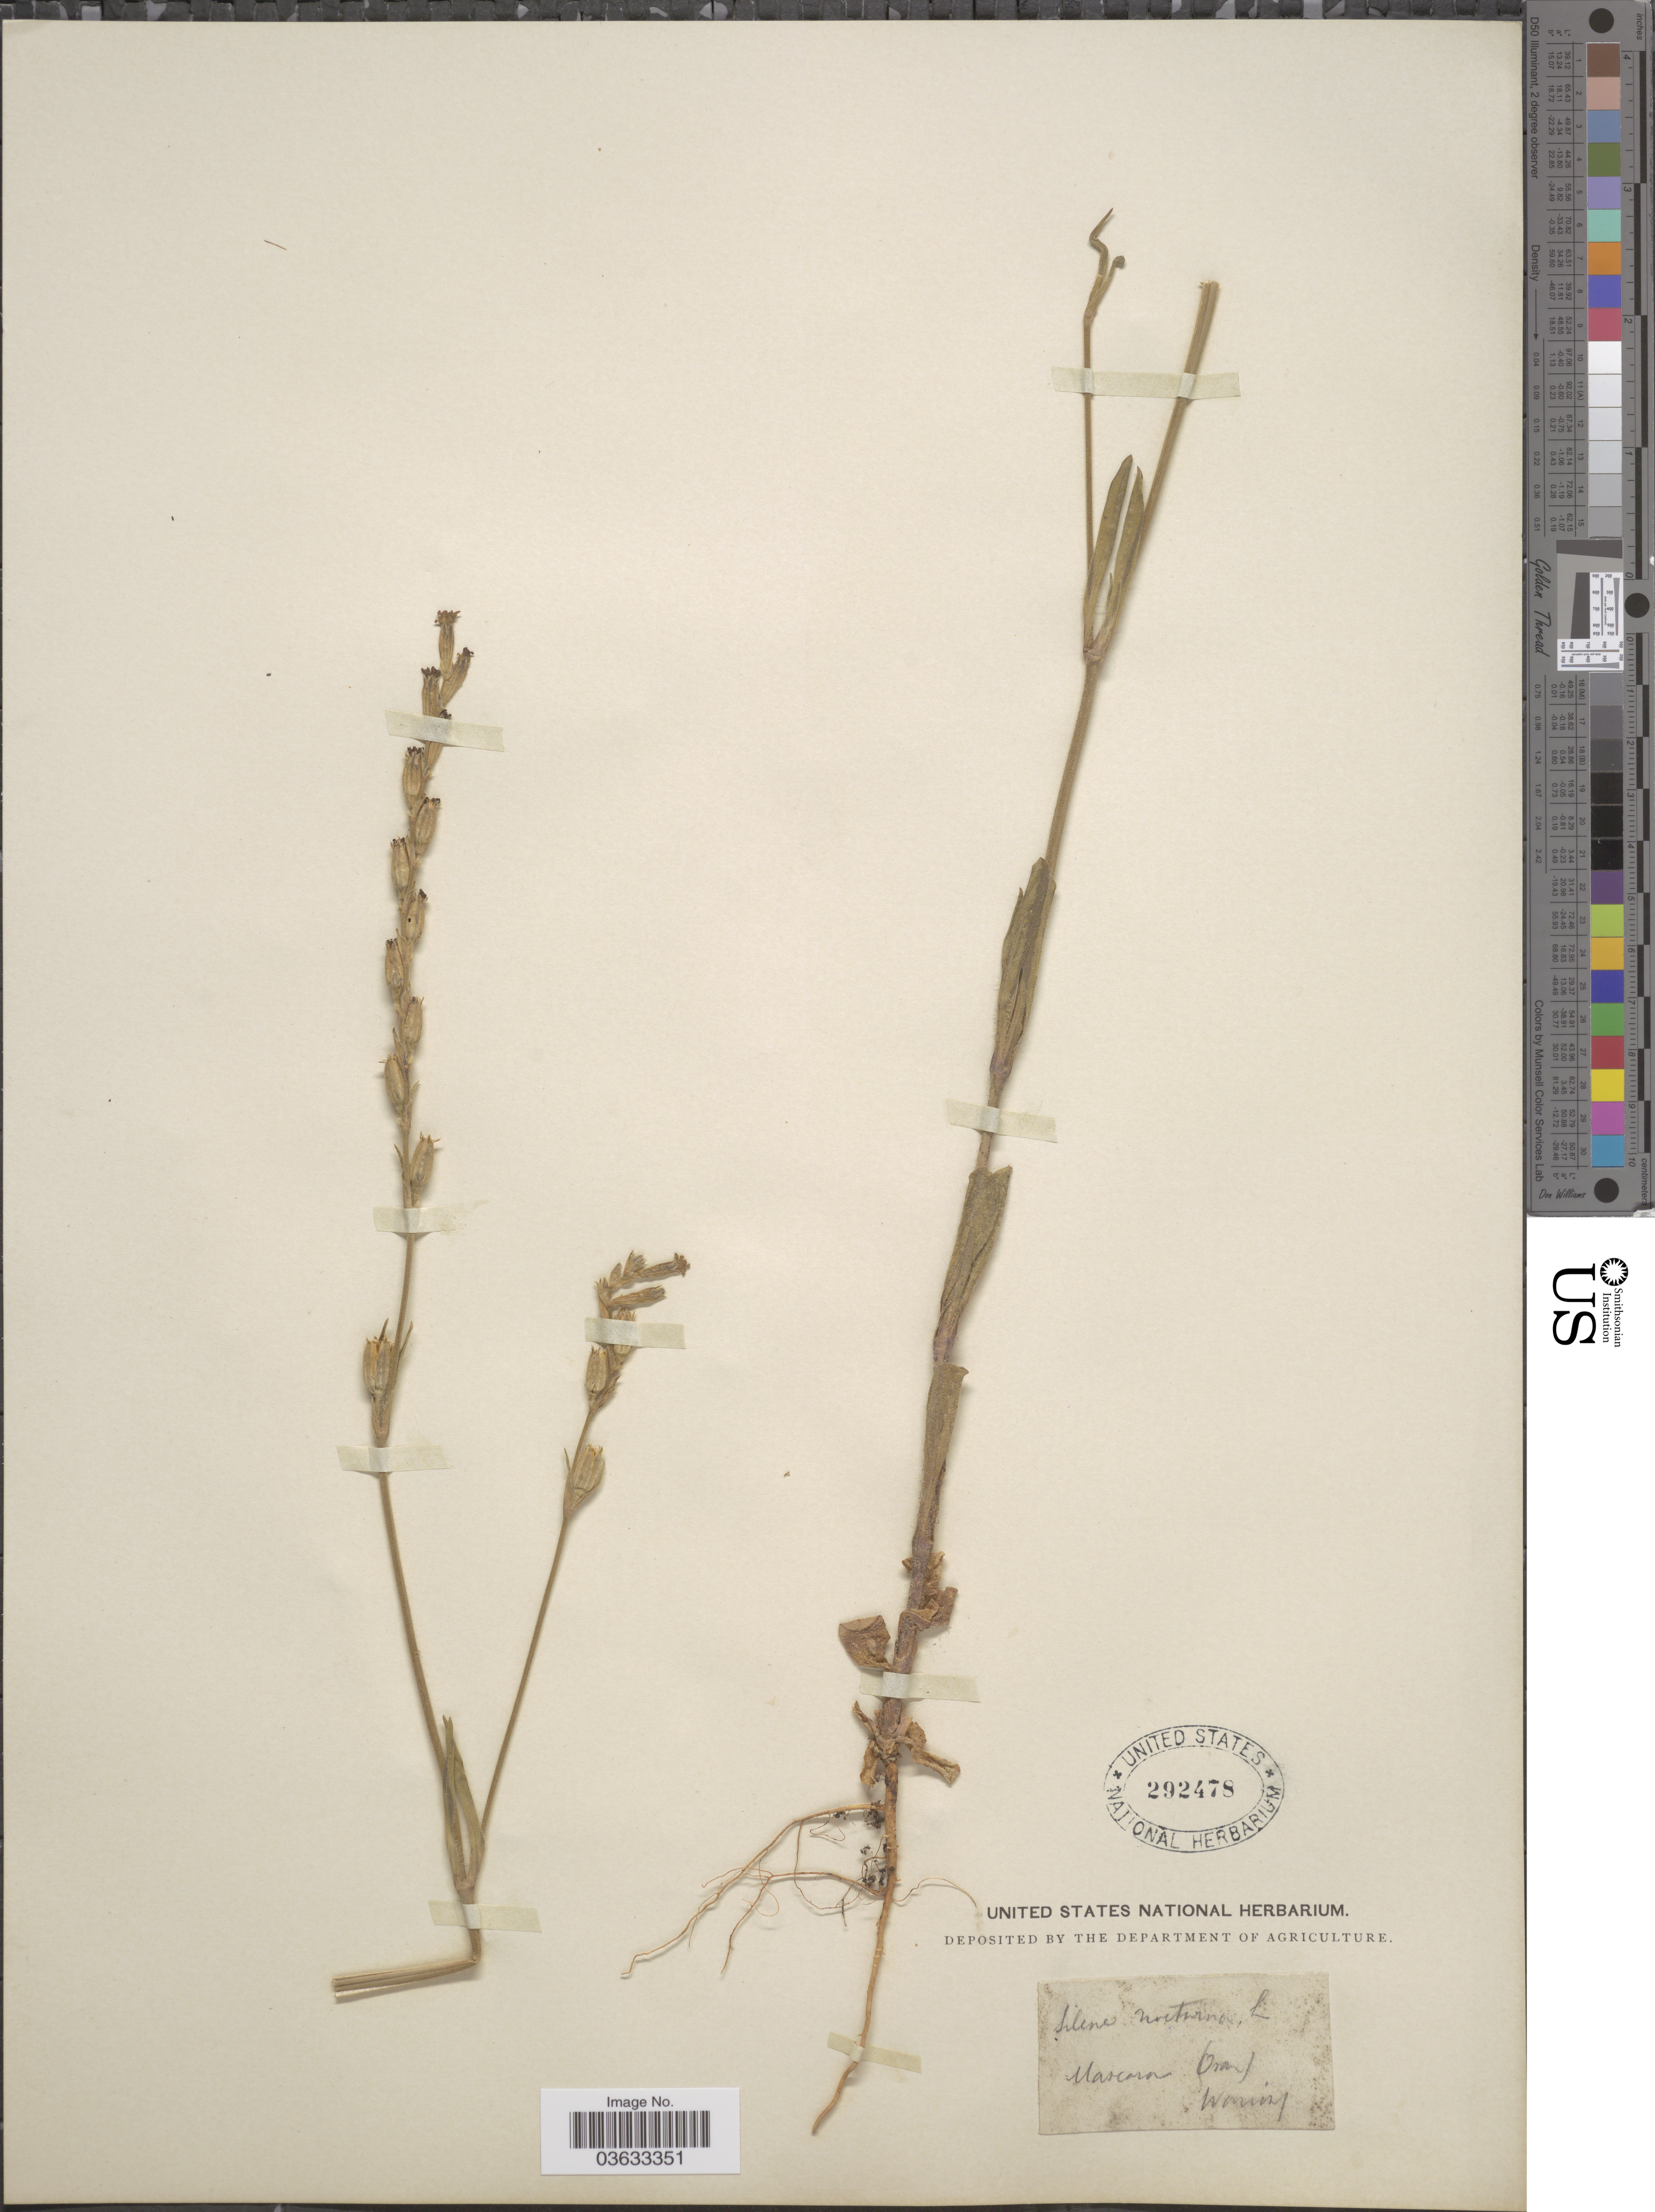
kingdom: Plantae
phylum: Tracheophyta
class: Magnoliopsida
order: Caryophyllales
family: Caryophyllaceae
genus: Silene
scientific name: Silene nocturna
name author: L.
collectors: A. Warion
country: Algeria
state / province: Oran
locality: Mascara (Oran).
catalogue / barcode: US 292478